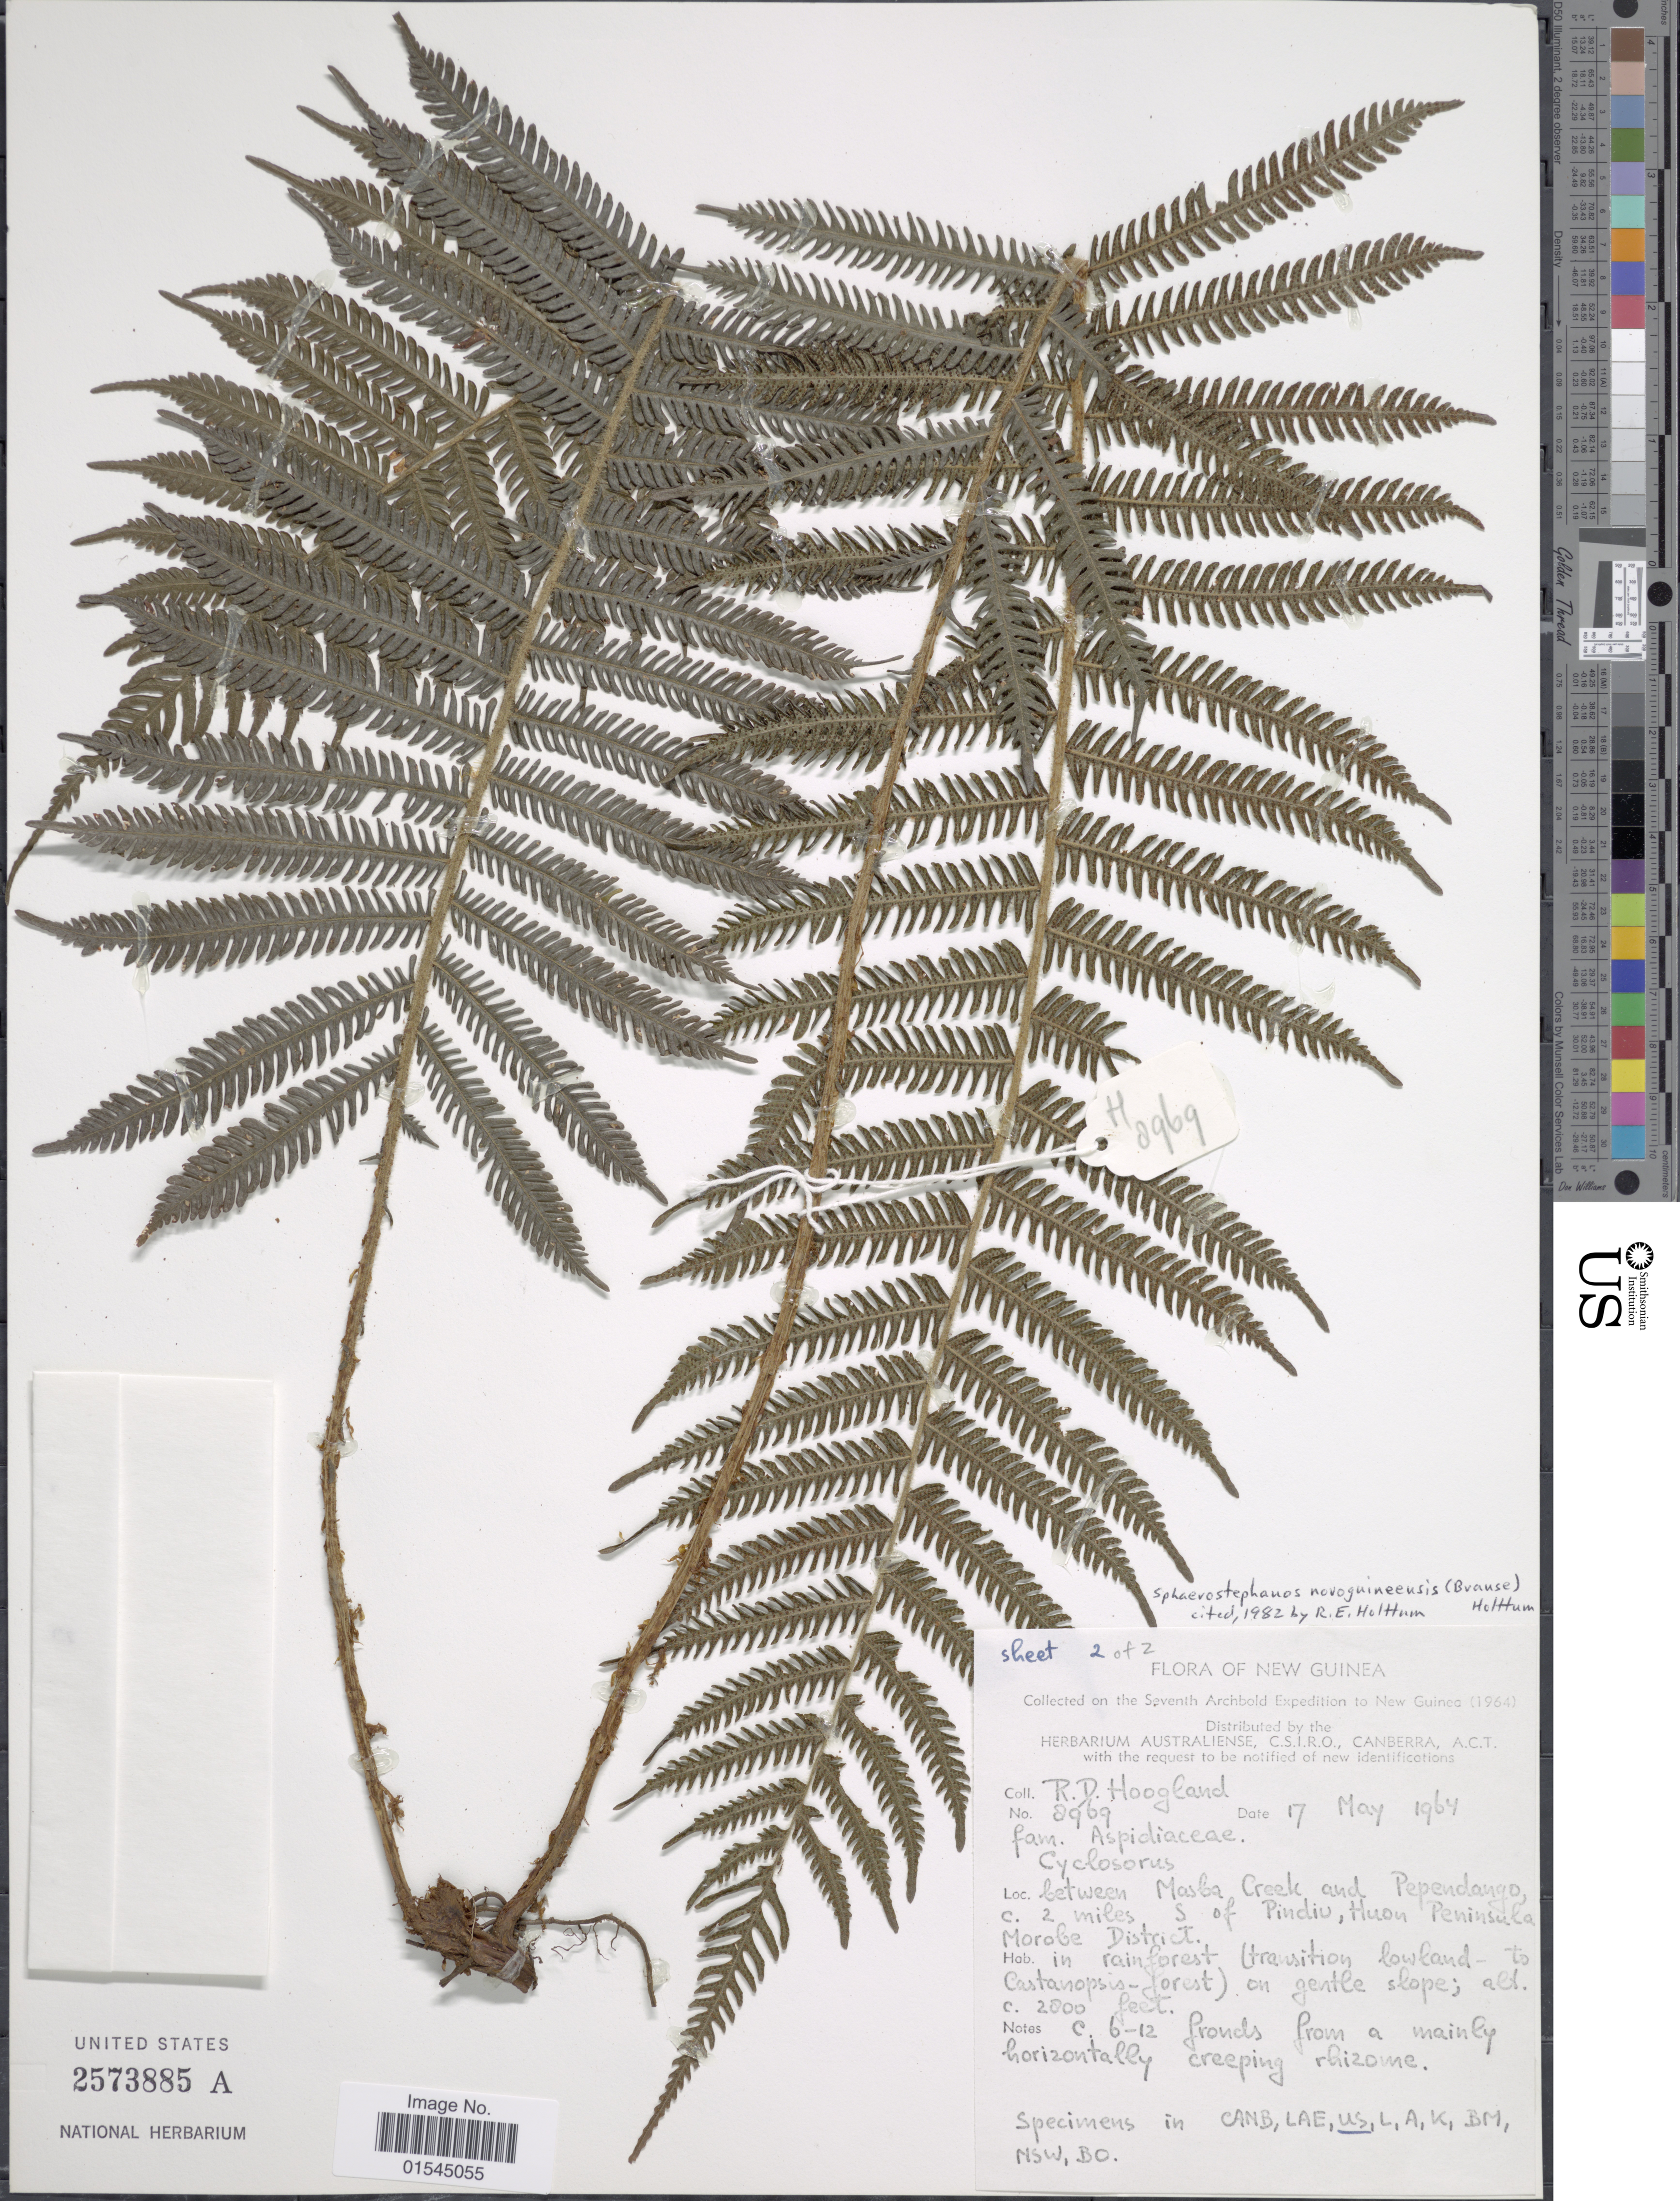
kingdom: Plantae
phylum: Tracheophyta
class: Polypodiopsida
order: Polypodiales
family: Thelypteridaceae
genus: Sphaerostephanos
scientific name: Sphaerostephanos novoguineensis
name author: (Brause) Holttum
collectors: R. D. Hoogland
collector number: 8969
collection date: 1964-05-17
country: Papua New Guinea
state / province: Morobe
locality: New Guinea. Between Masba Creek and Pependango c. 2 miles S of Pindiu, Huon Peninsula, Morobe District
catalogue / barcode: US 2573885A